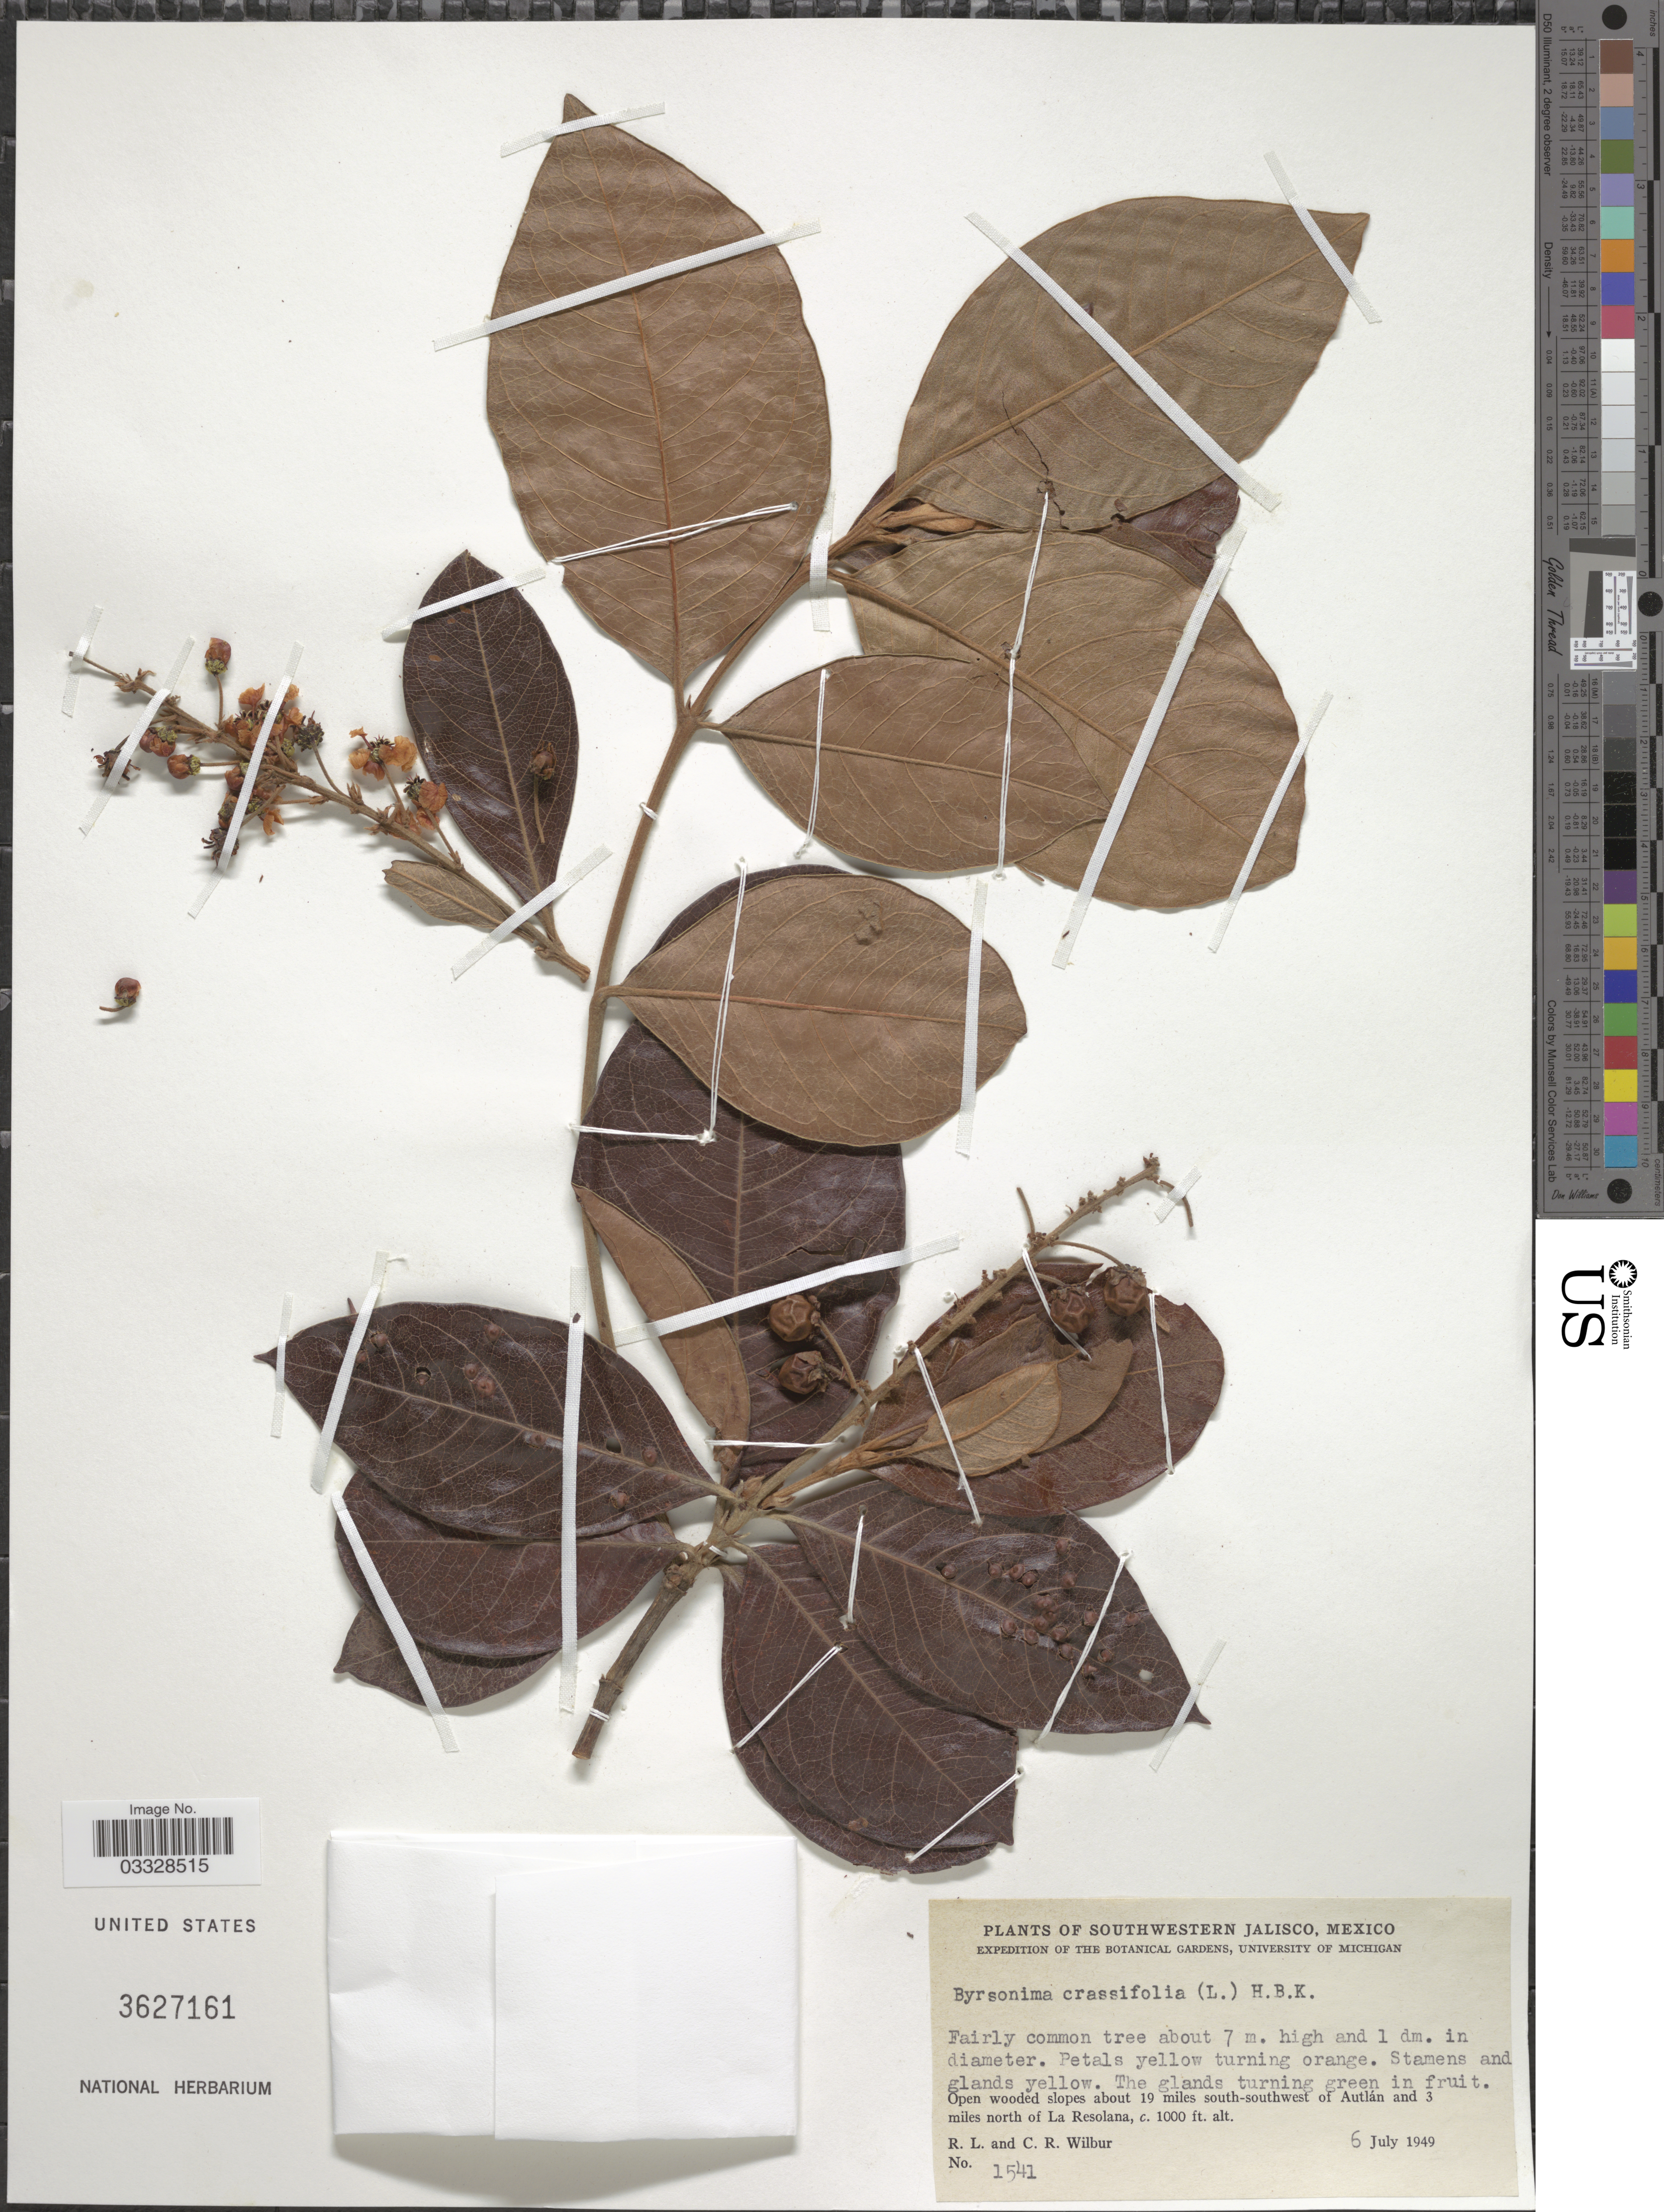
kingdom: Plantae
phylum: Tracheophyta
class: Magnoliopsida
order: Malpighiales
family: Malpighiaceae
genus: Byrsonima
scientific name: Byrsonima crassifolia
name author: (L.) Kunth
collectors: R. L. Wilbur & C. Wilbur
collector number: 1541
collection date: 1949-07-06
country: Mexico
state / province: Jalisco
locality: Southwestern Jalisco. Open wooded slopes about 19 miles south-southwest of Autlán and 3 miles north of La Resolana.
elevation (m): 305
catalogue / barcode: US 3627161